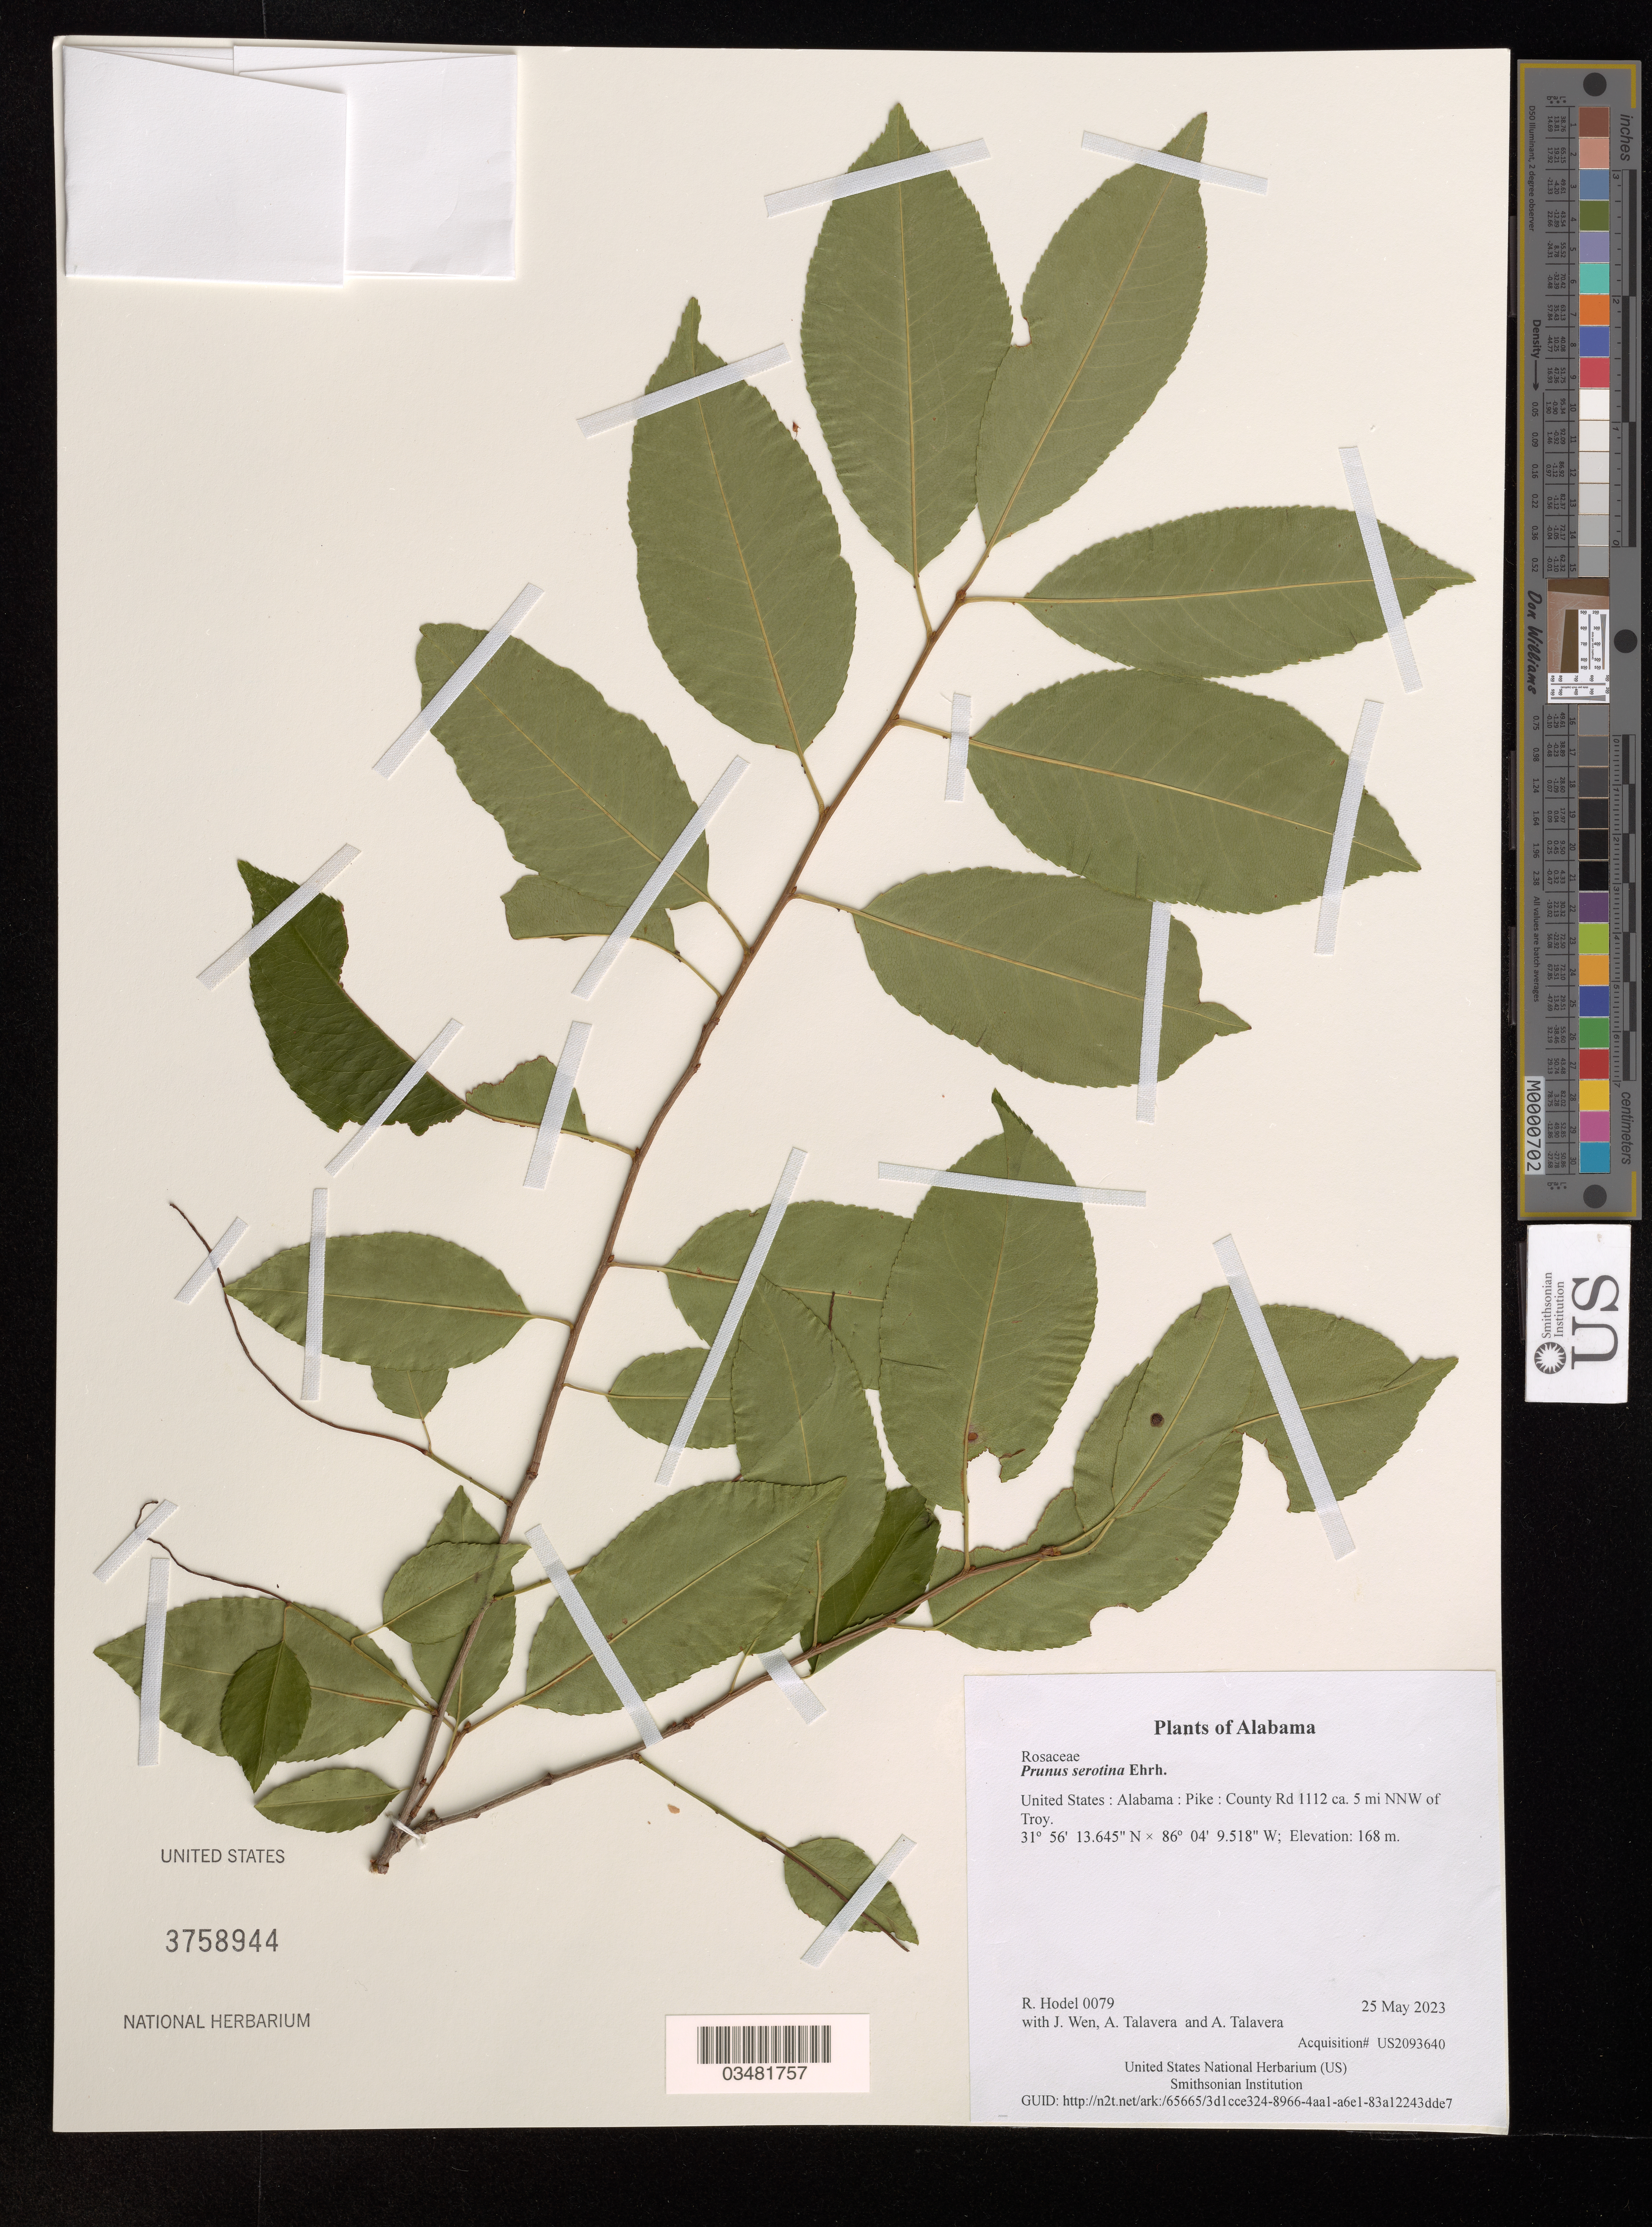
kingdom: Plantae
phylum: Tracheophyta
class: Magnoliopsida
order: Rosales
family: Rosaceae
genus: Prunus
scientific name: Prunus serotina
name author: Ehrh.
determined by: Hodel, Richard G. J.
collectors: R. Hodel, J. Wen, A. Talavera & A. Talavera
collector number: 0079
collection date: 2023-05-25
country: United States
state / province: Alabama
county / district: Pike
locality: County Rd 1112 ca. 5 mi NNW of Troy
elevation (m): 168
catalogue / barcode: US 3758944